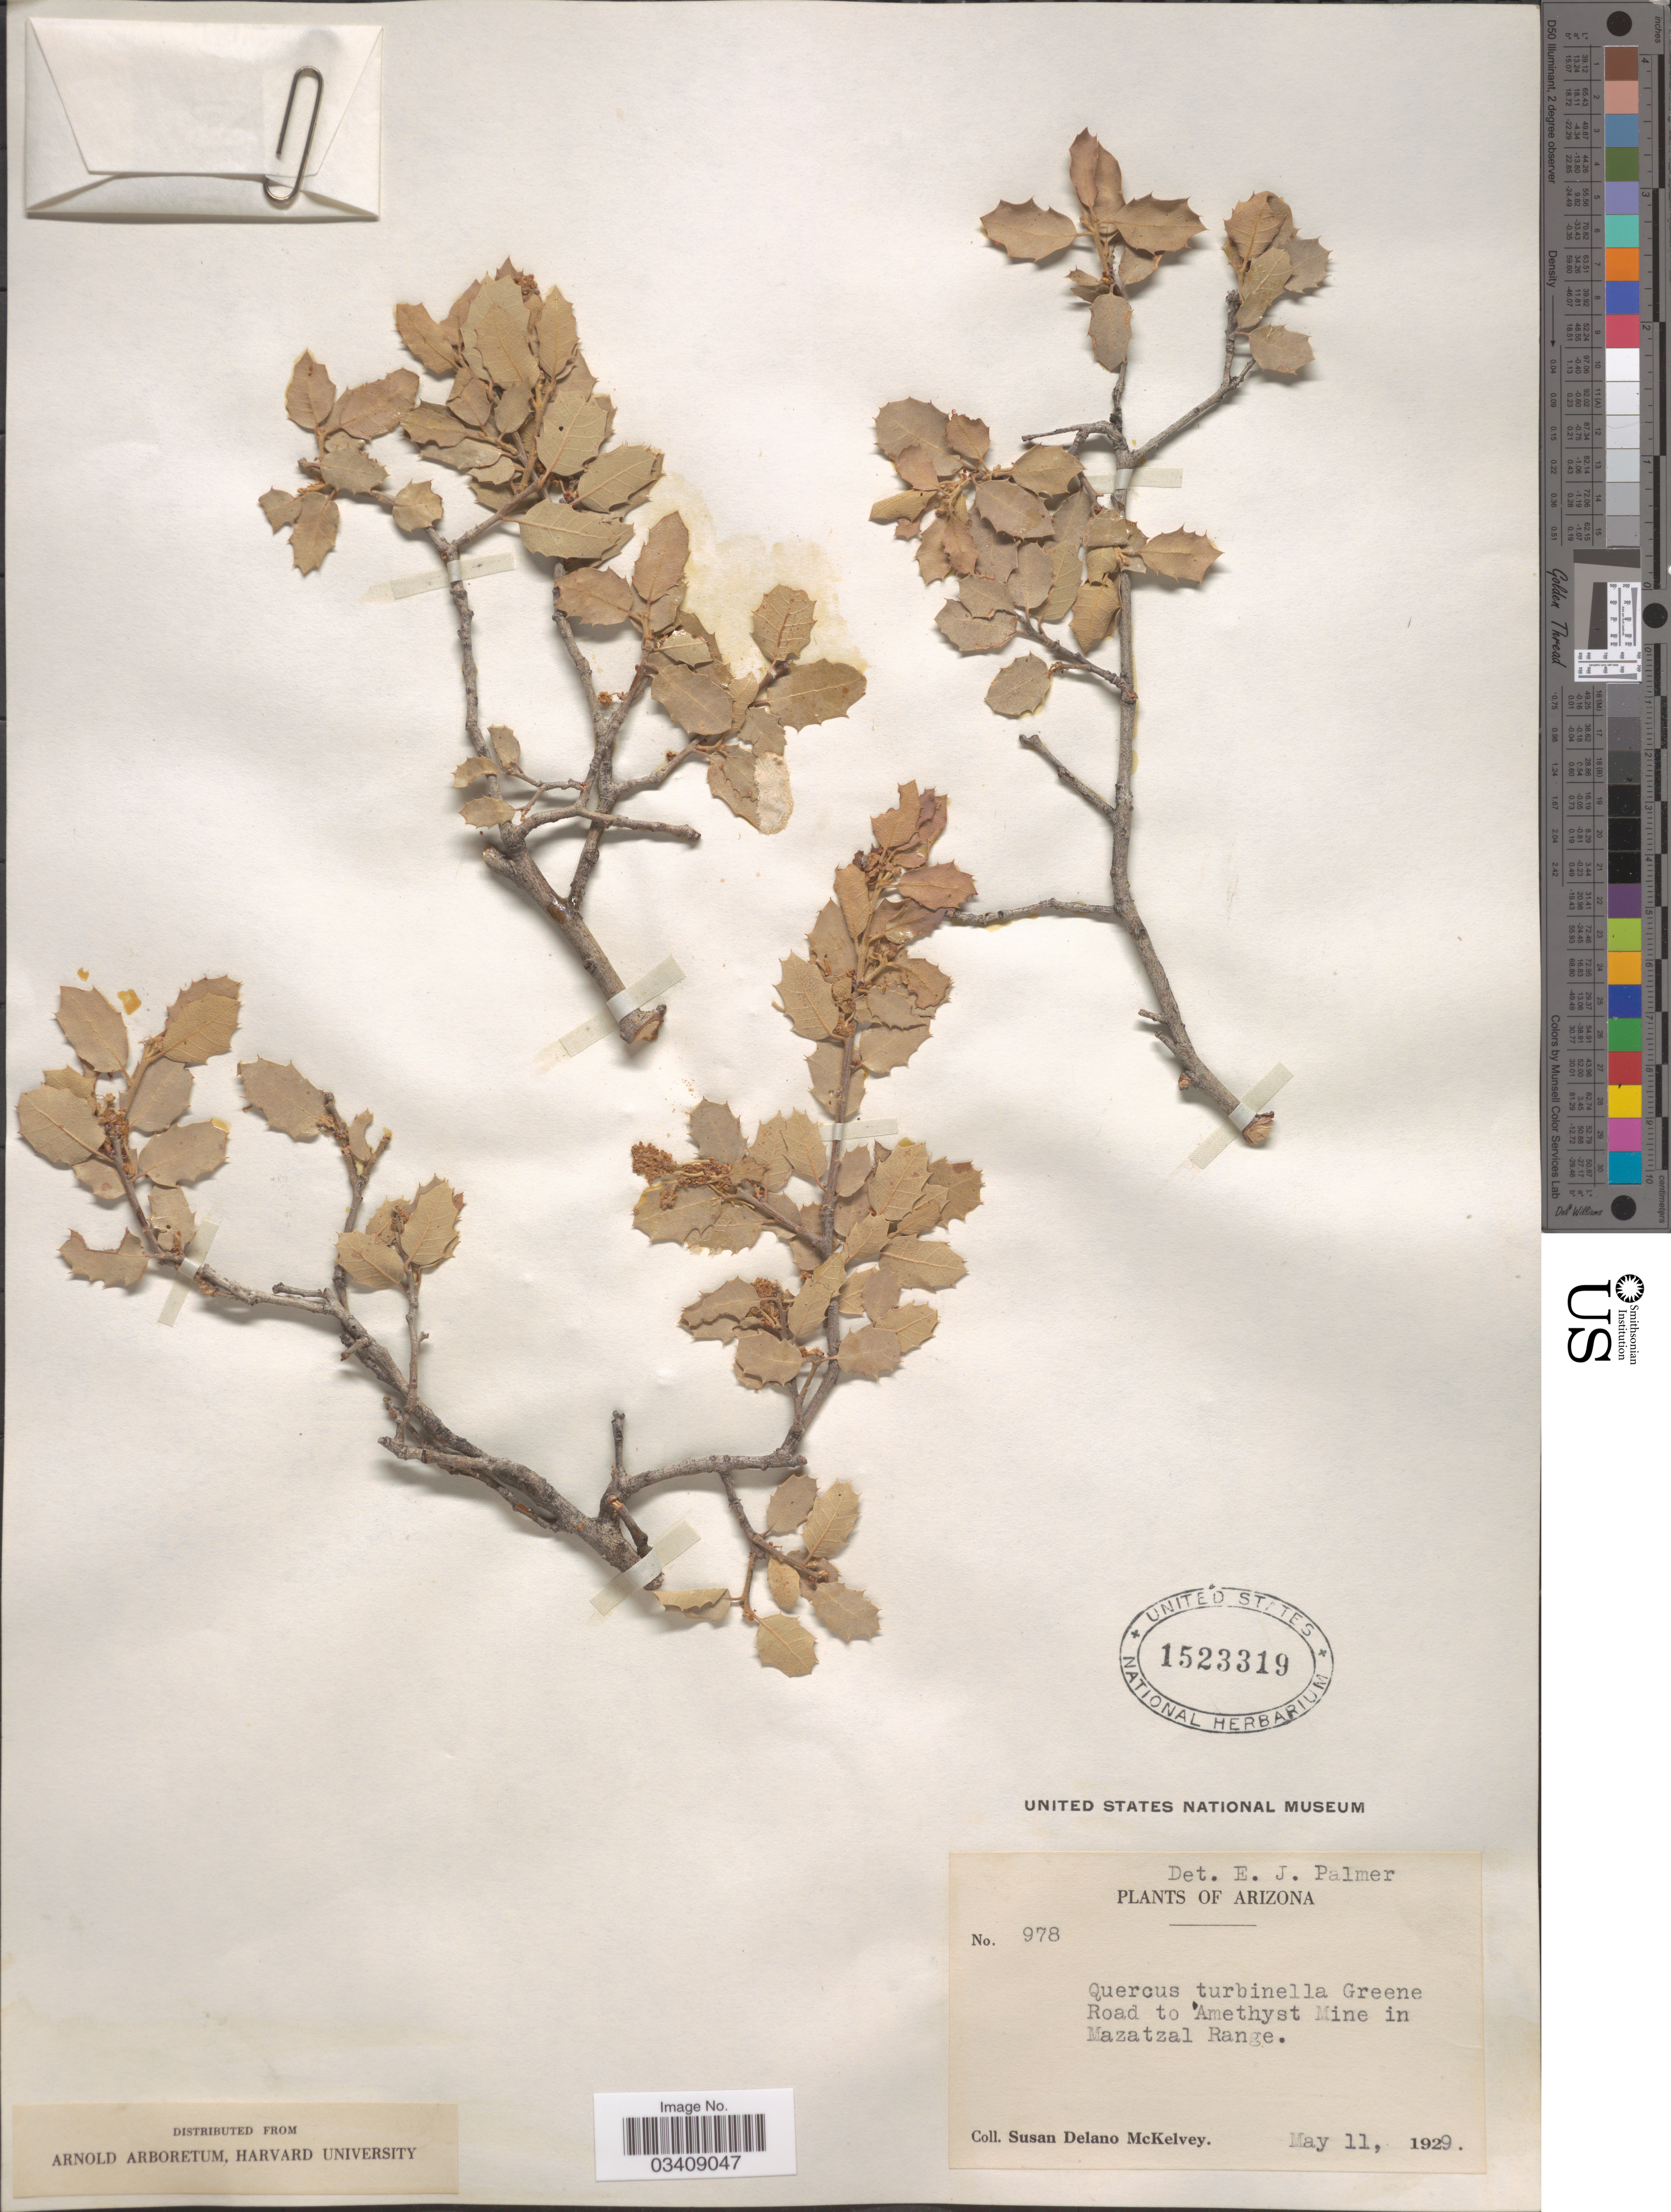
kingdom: Plantae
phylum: Tracheophyta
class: Magnoliopsida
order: Fagales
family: Fagaceae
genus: Quercus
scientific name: Quercus turbinella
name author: Greene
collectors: S. A. McKelvey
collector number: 978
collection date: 1929-05-11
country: United States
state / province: Arizona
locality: Road to Amethyst Mine in Mazatzal Range.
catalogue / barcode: US 1523319